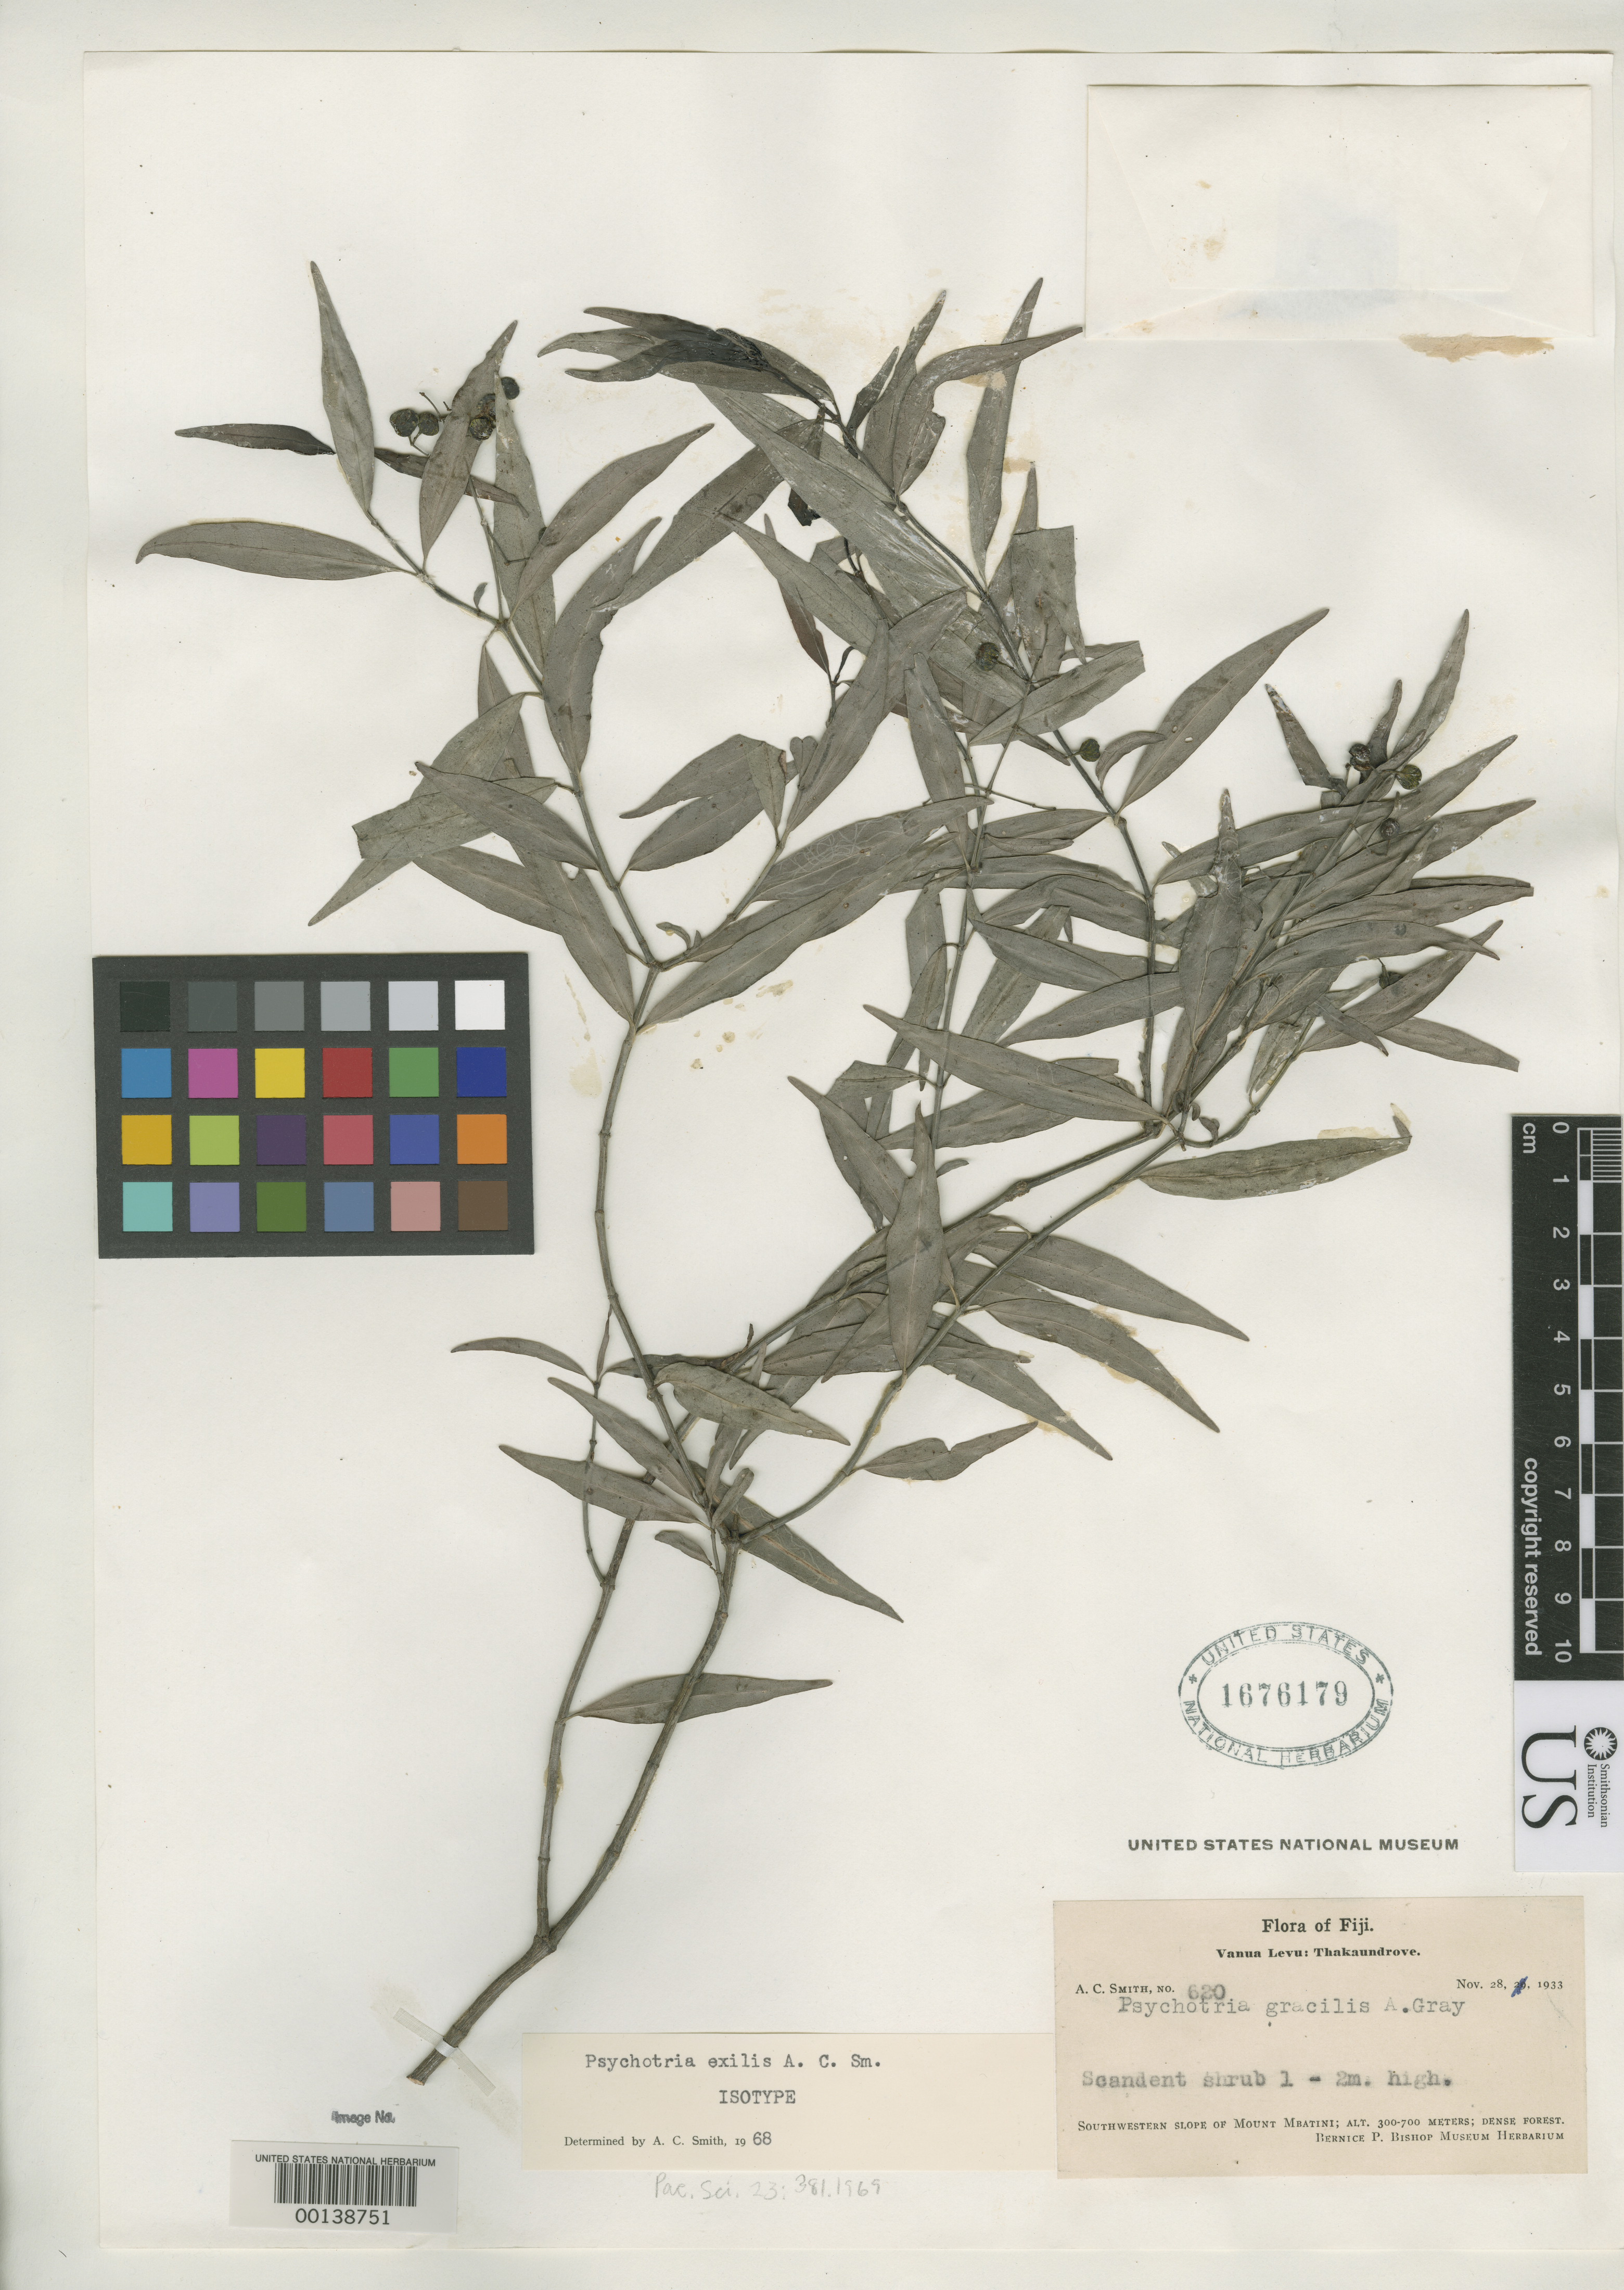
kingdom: Plantae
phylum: Tracheophyta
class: Magnoliopsida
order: Gentianales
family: Rubiaceae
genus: Psychotria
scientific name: Psychotria exilis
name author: A.C. Sm.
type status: Isotype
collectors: A. C. Smith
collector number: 620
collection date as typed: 28 Nov 1933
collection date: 1933-11-28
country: Fiji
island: Vanua Levu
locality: Thakaundrove, Mt. Mbatini. [Vanua Levu Group]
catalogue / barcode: US 1676179